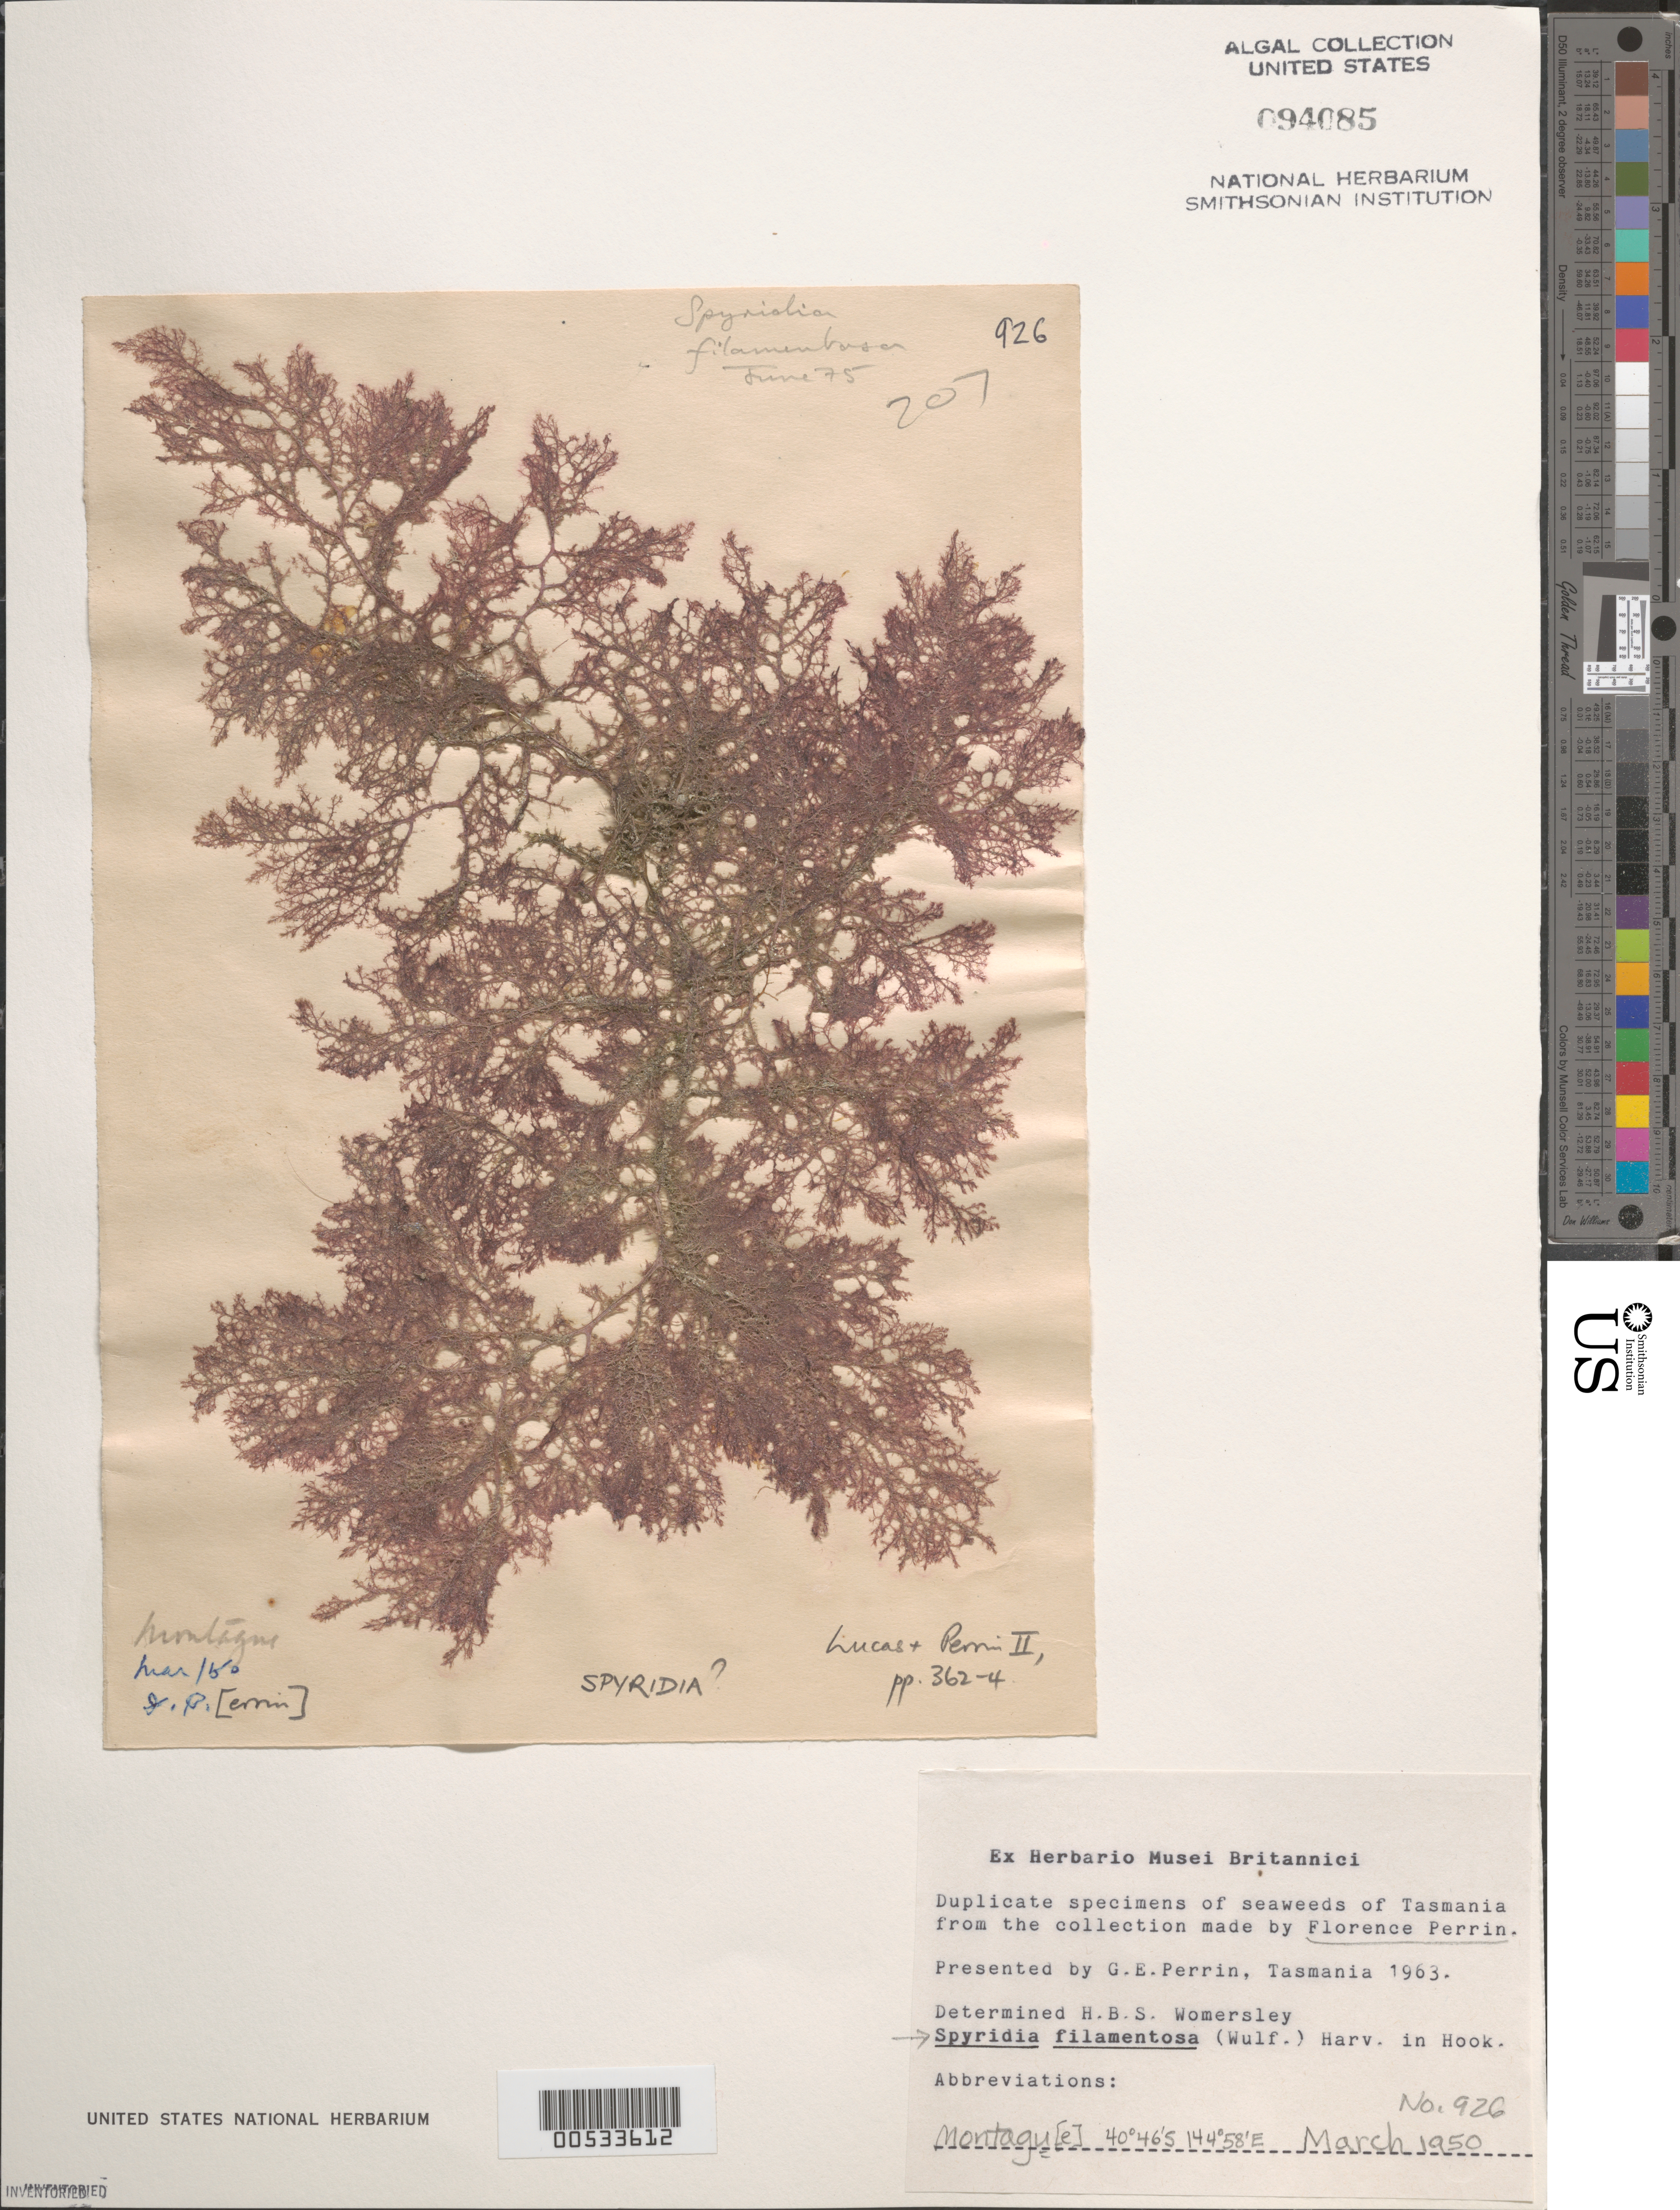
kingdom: Plantae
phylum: Rhodophyta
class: Florideophyceae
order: Ceramiales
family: Spyridiaceae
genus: Spyridia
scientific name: Spyridia filamentosa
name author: (Wulfen) Harv.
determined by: Womersley, H. B. S.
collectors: F. Perrin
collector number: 926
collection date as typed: Mar 1950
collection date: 1950-03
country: Australia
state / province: Tasmania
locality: Montagu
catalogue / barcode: US 94085